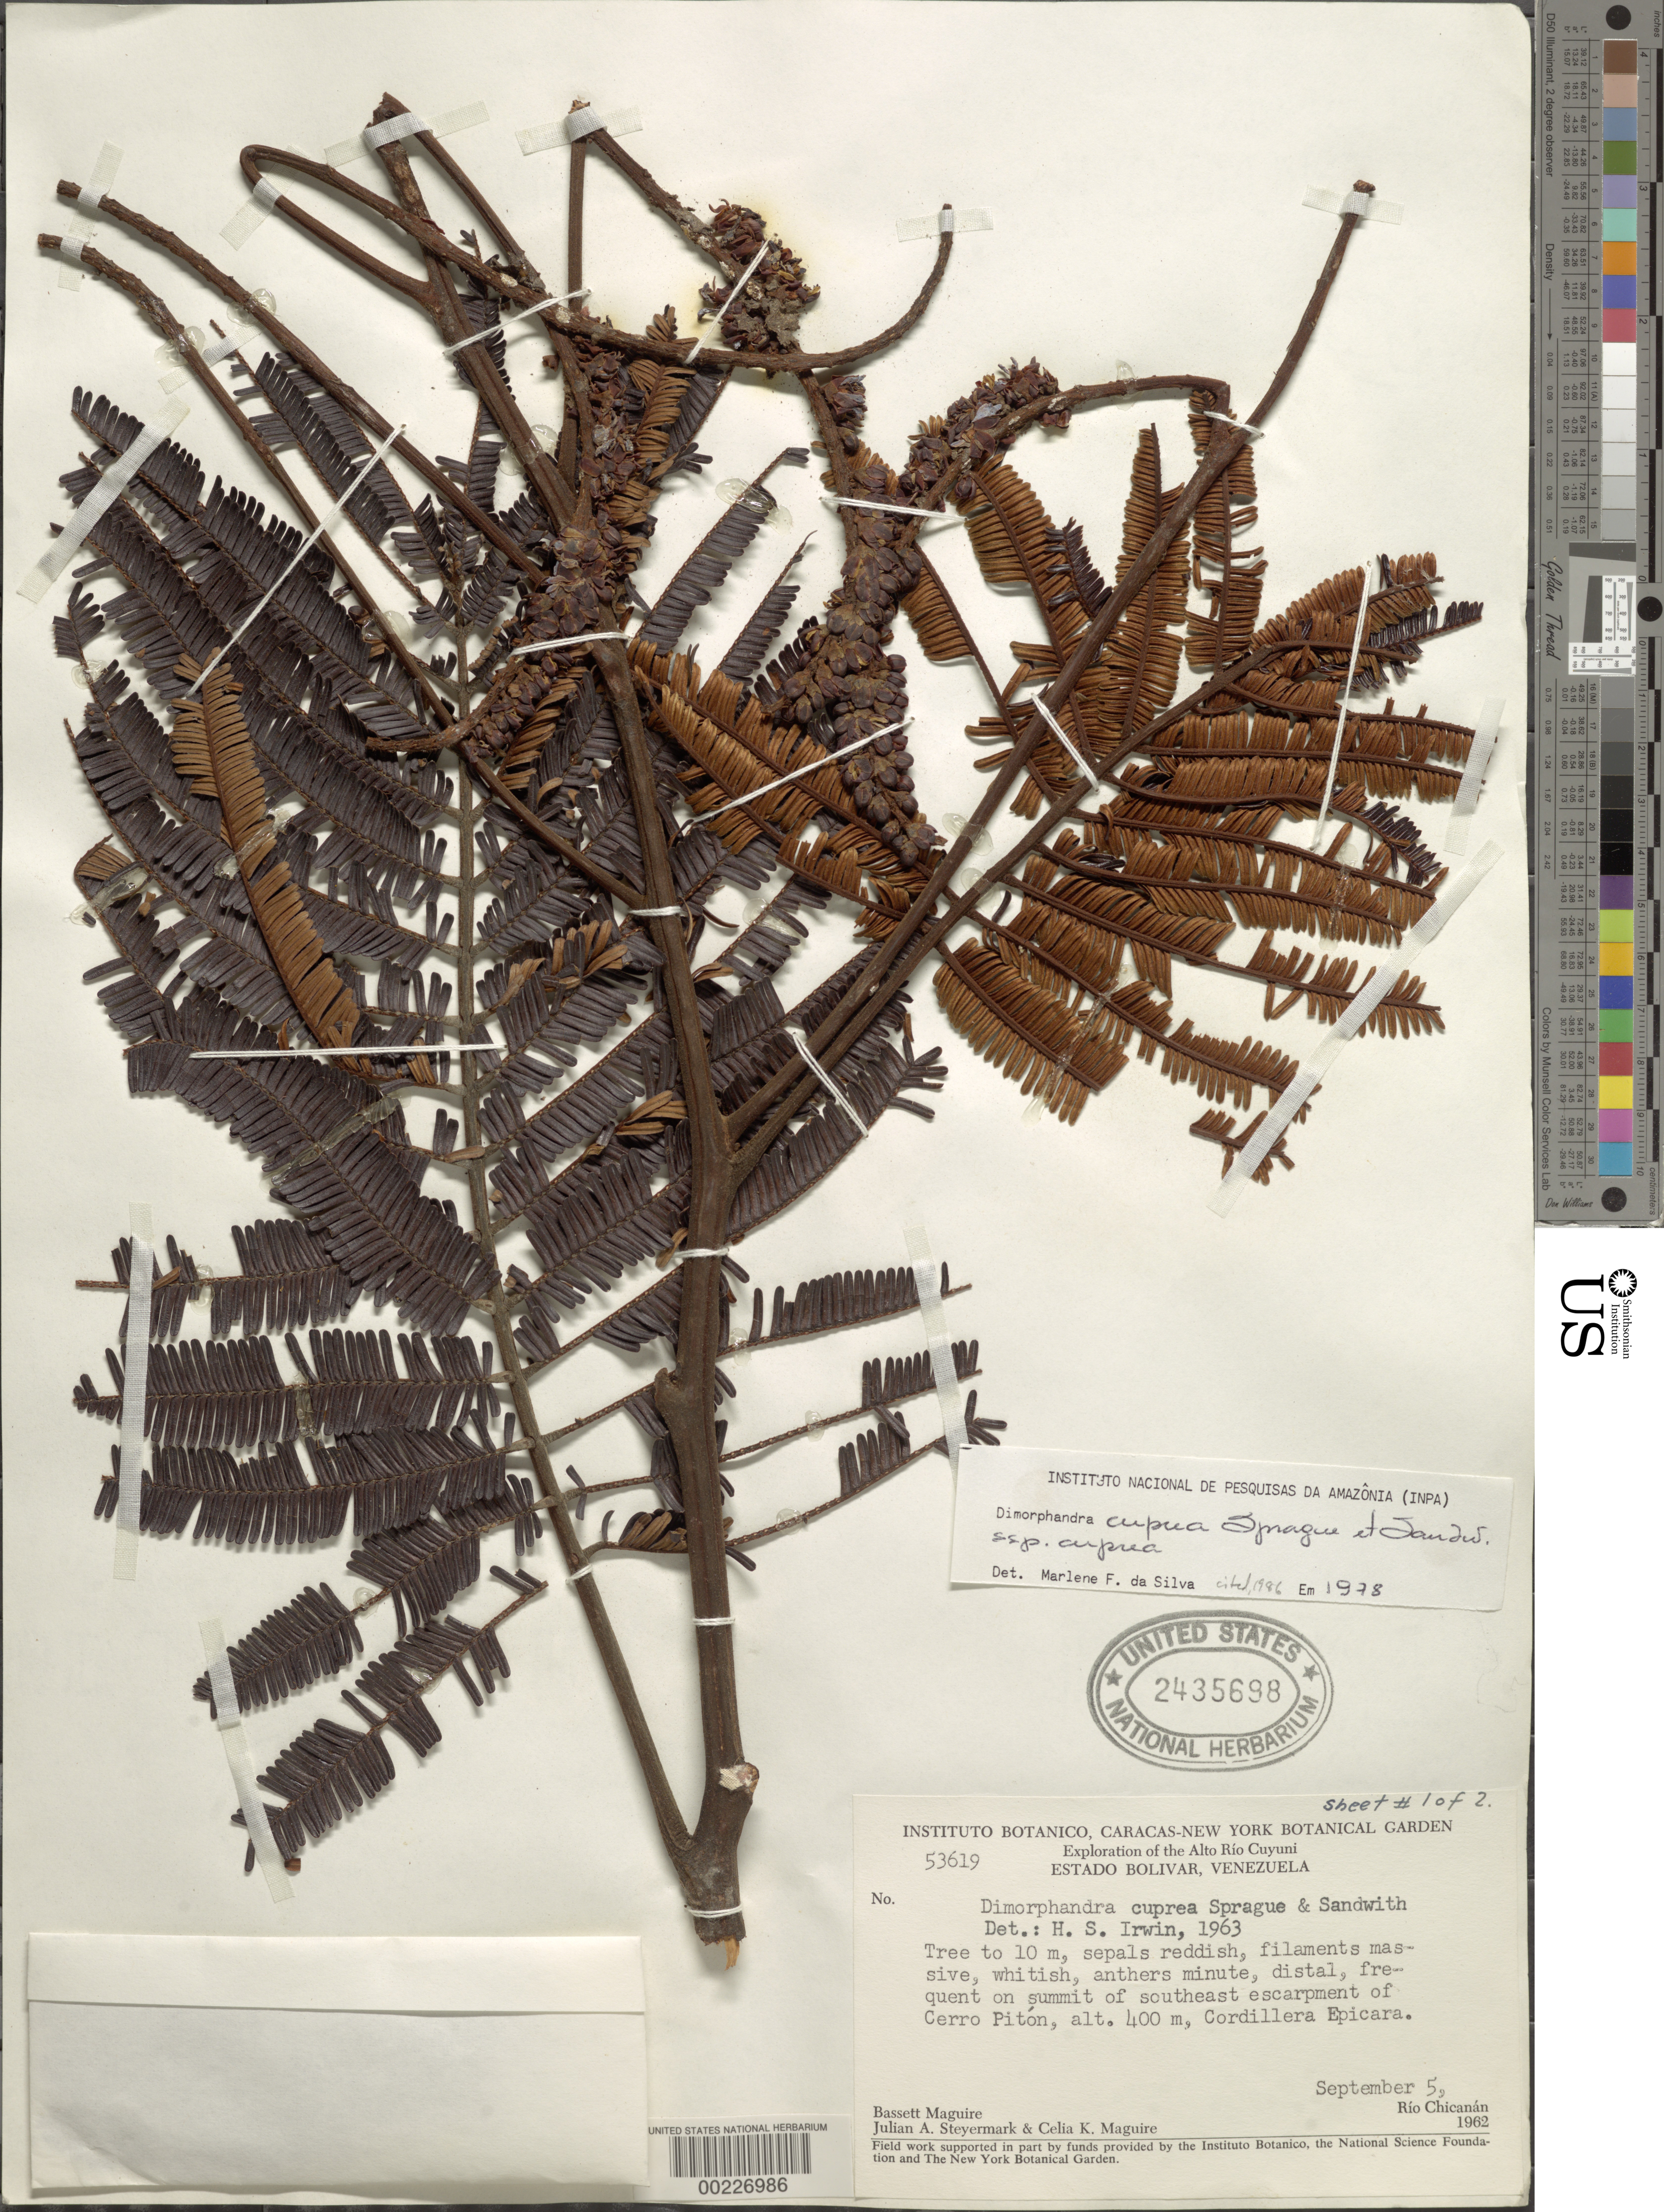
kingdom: Plantae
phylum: Tracheophyta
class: Magnoliopsida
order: Fabales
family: Fabaceae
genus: Dimorphandra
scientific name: Dimorphandra cuprea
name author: Sprague & Sandwith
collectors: B. Maguire, J. Steyermark & C. K. Maguire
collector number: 53619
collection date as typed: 05 Sep 1962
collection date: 1962-09-05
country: Venezuela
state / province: Bolivar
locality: Summit of SE excarpment of Cerro Pitón, Cordillera Epicara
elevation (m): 400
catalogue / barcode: US 2435698